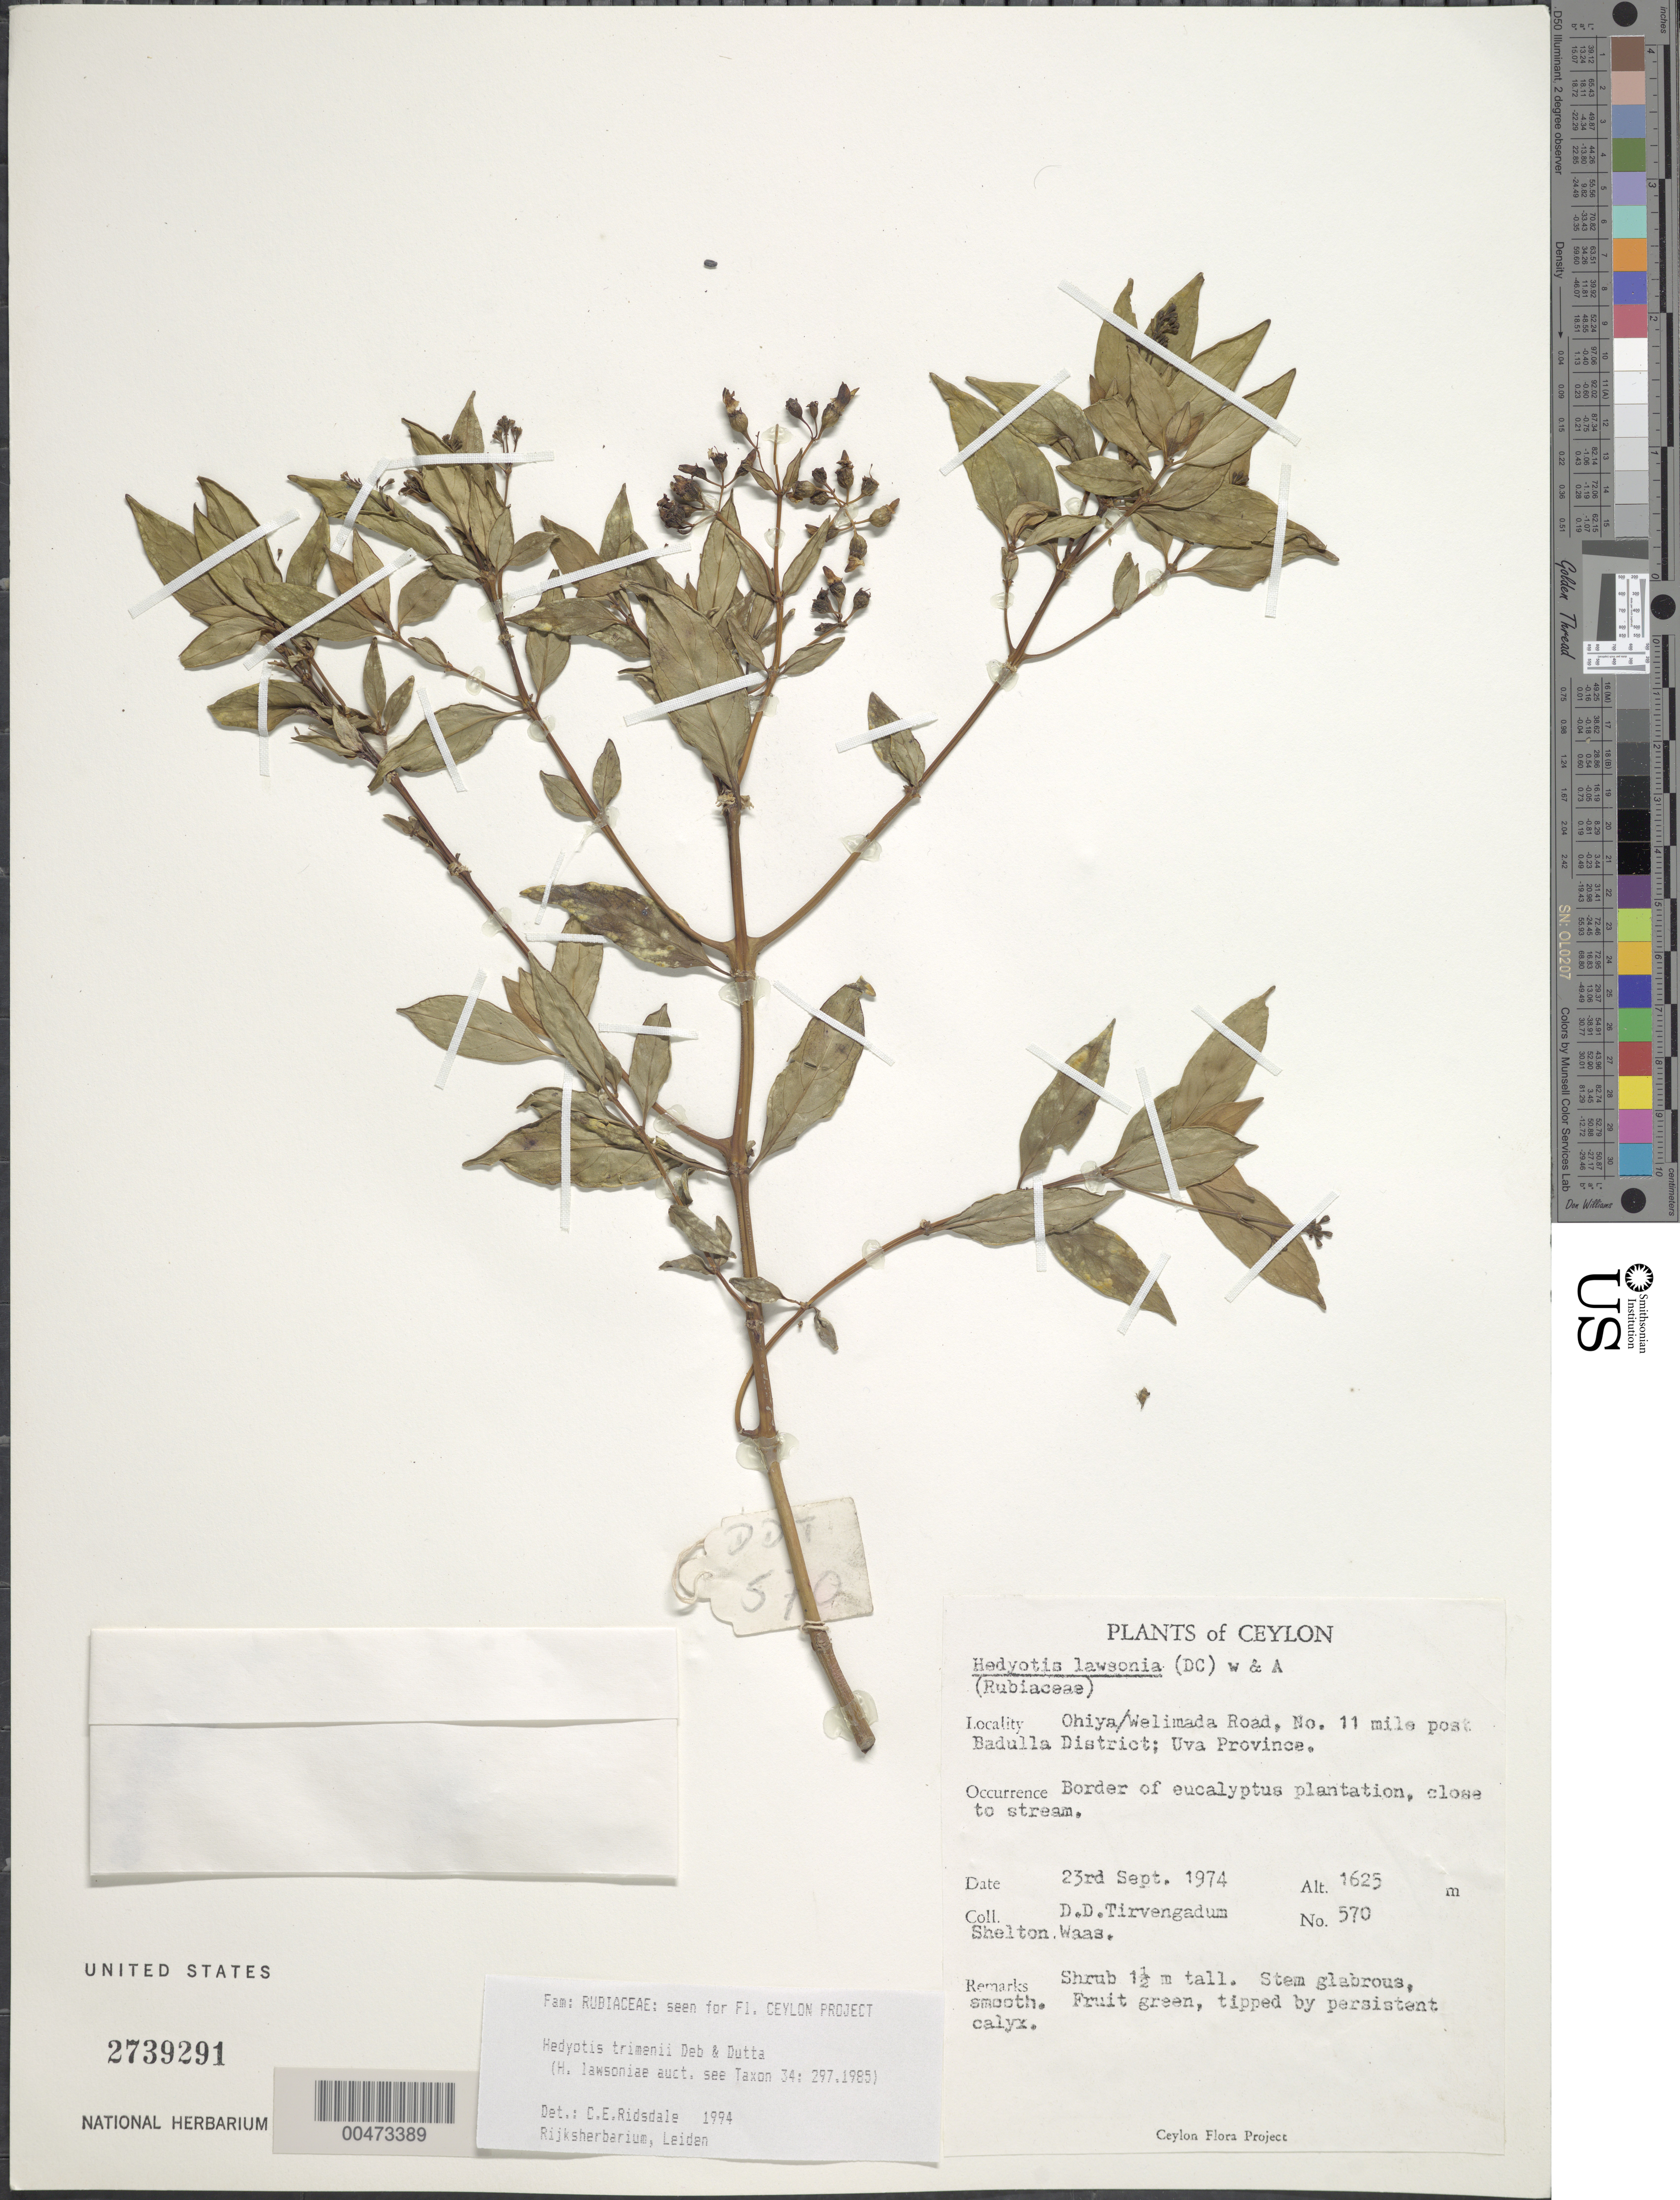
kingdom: Plantae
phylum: Tracheophyta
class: Magnoliopsida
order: Gentianales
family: Rubiaceae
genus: Hedyotis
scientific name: Hedyotis trimenii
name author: Deb & R. Dutta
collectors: D. Tirvengadum & S. Waas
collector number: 570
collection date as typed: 23 Sep 1974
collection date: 1974-09-23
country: Sri Lanka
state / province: Uva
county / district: Badulla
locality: Ohiya/Welimada Rd, no 11 mile post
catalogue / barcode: US 2739291